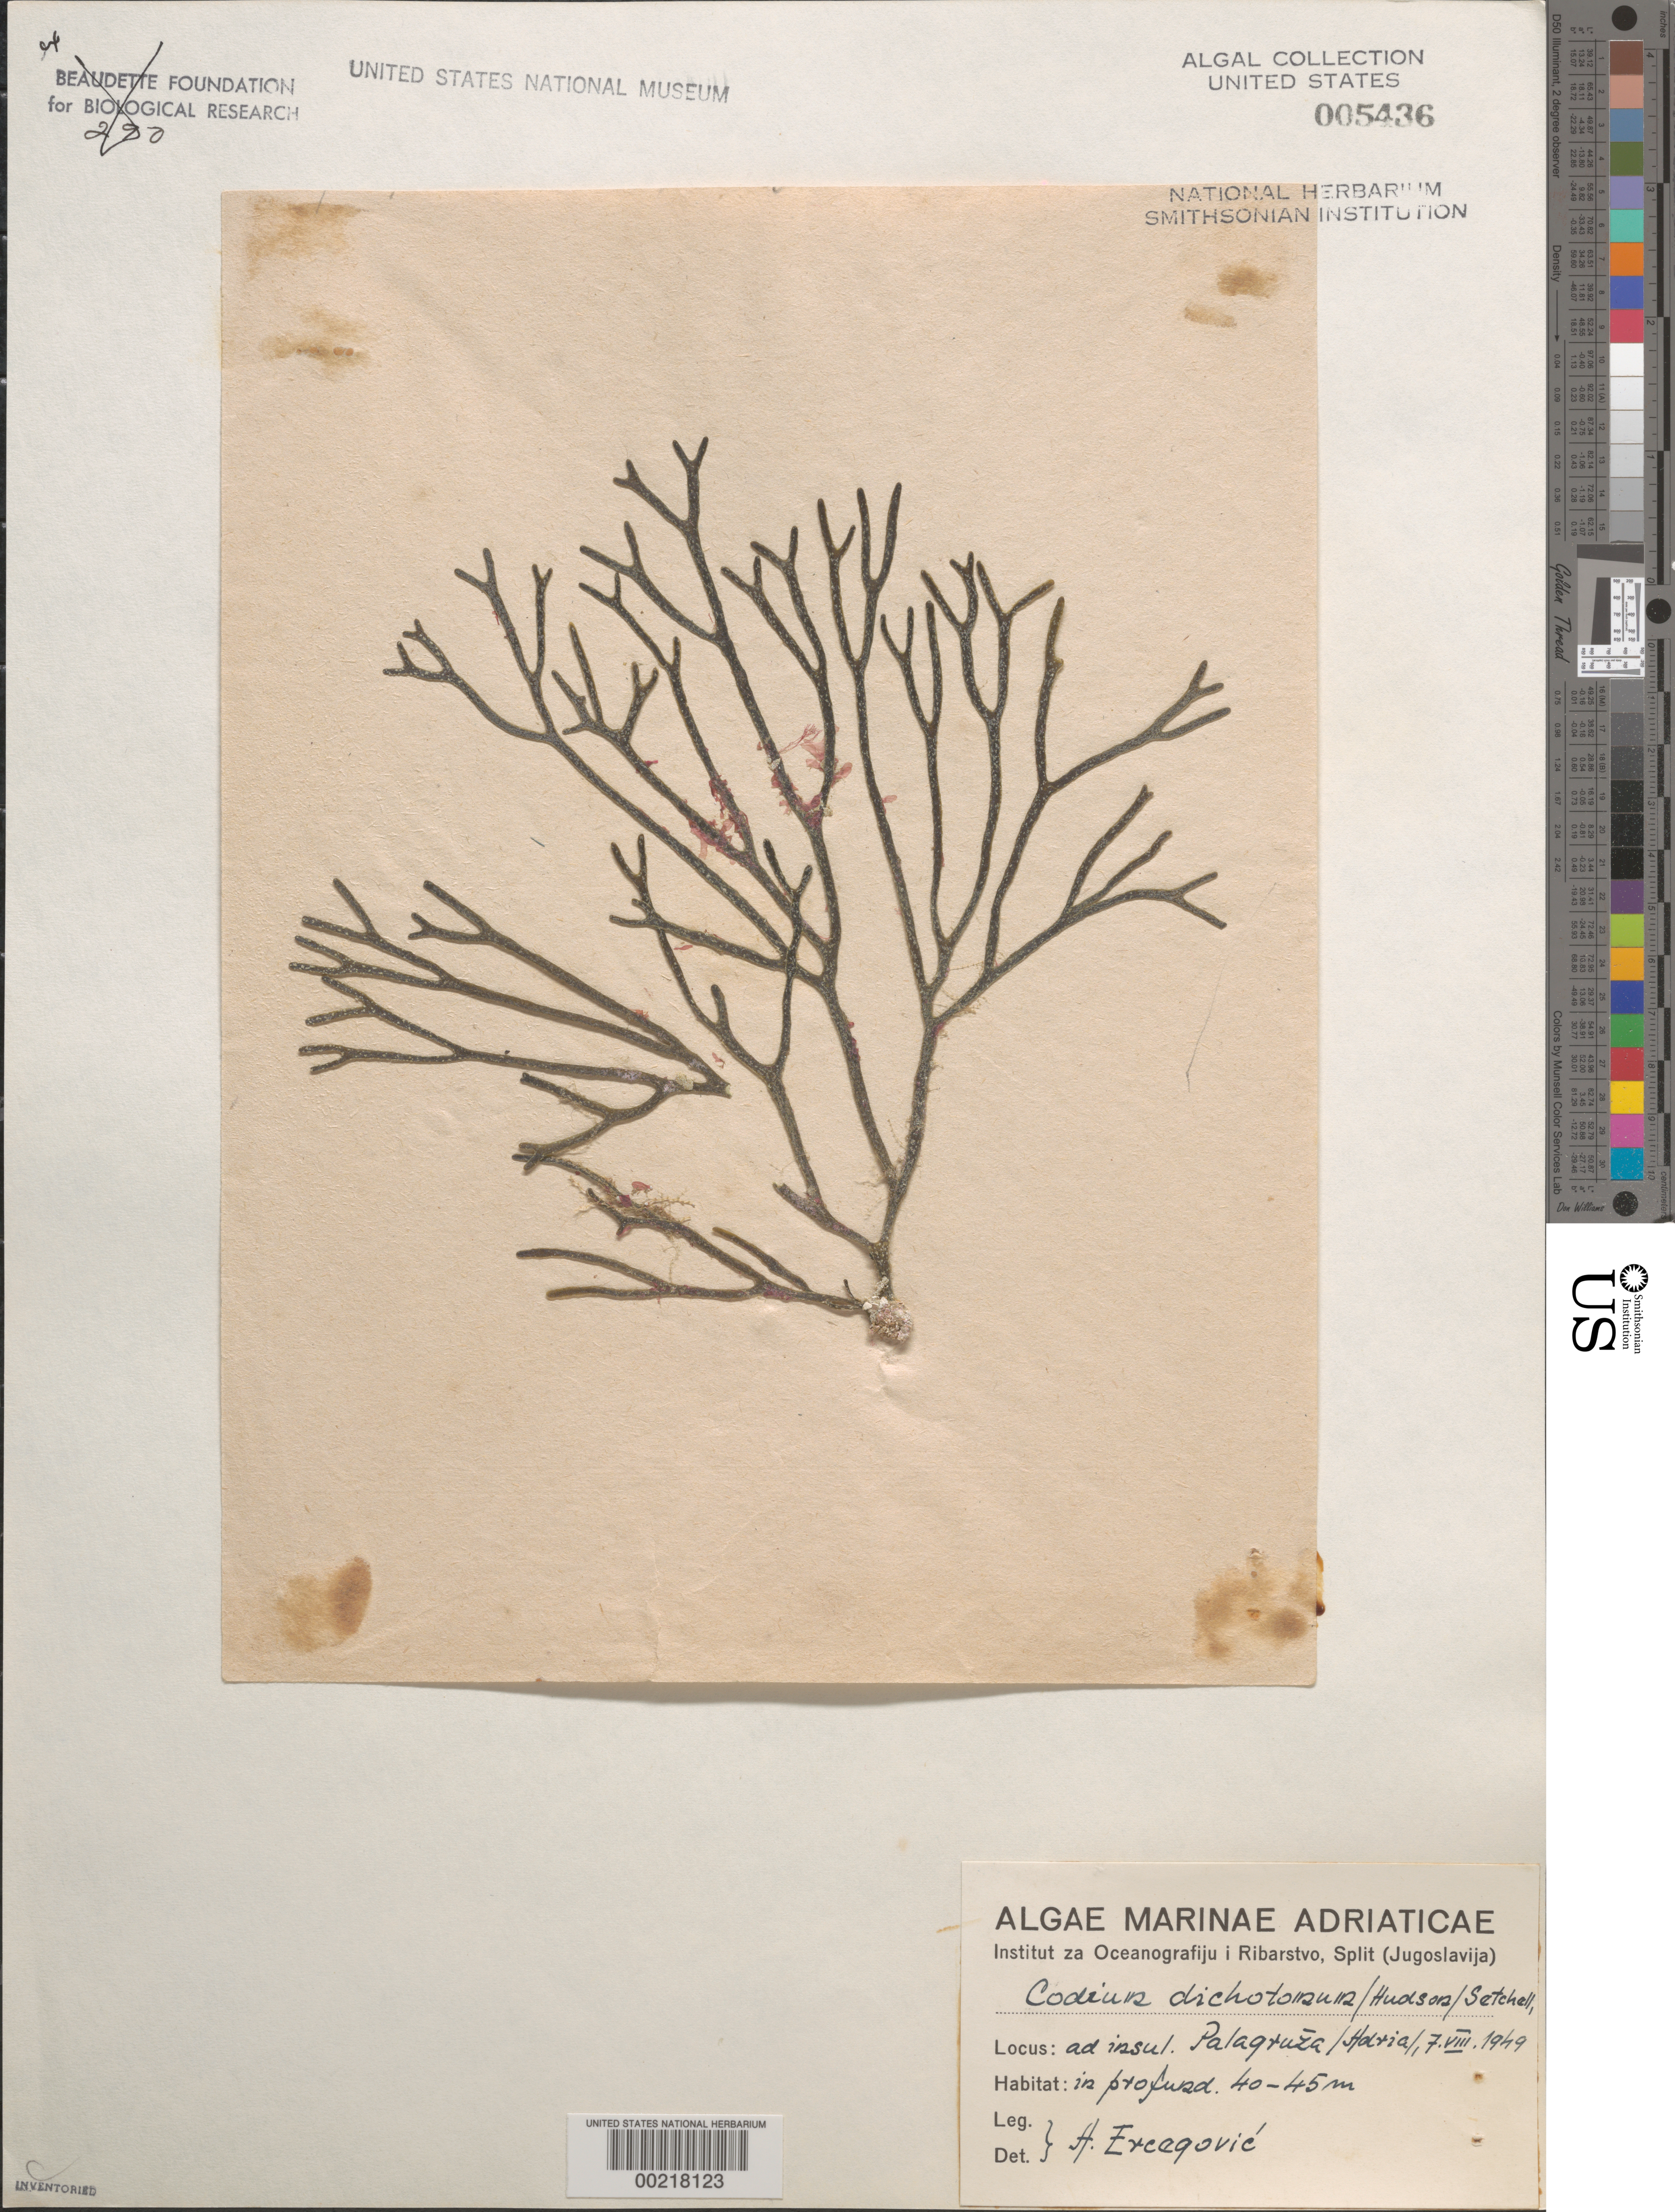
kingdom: Plantae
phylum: Chlorophyta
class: Ulvophyceae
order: Bryopsidales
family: Codiaceae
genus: Codium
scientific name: Codium tomentosum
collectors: A. Ercegovic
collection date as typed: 07 Aug 1949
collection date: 1949-08-07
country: Croatia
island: Palagruza Islands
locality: Adriatic Sea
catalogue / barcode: US 5436